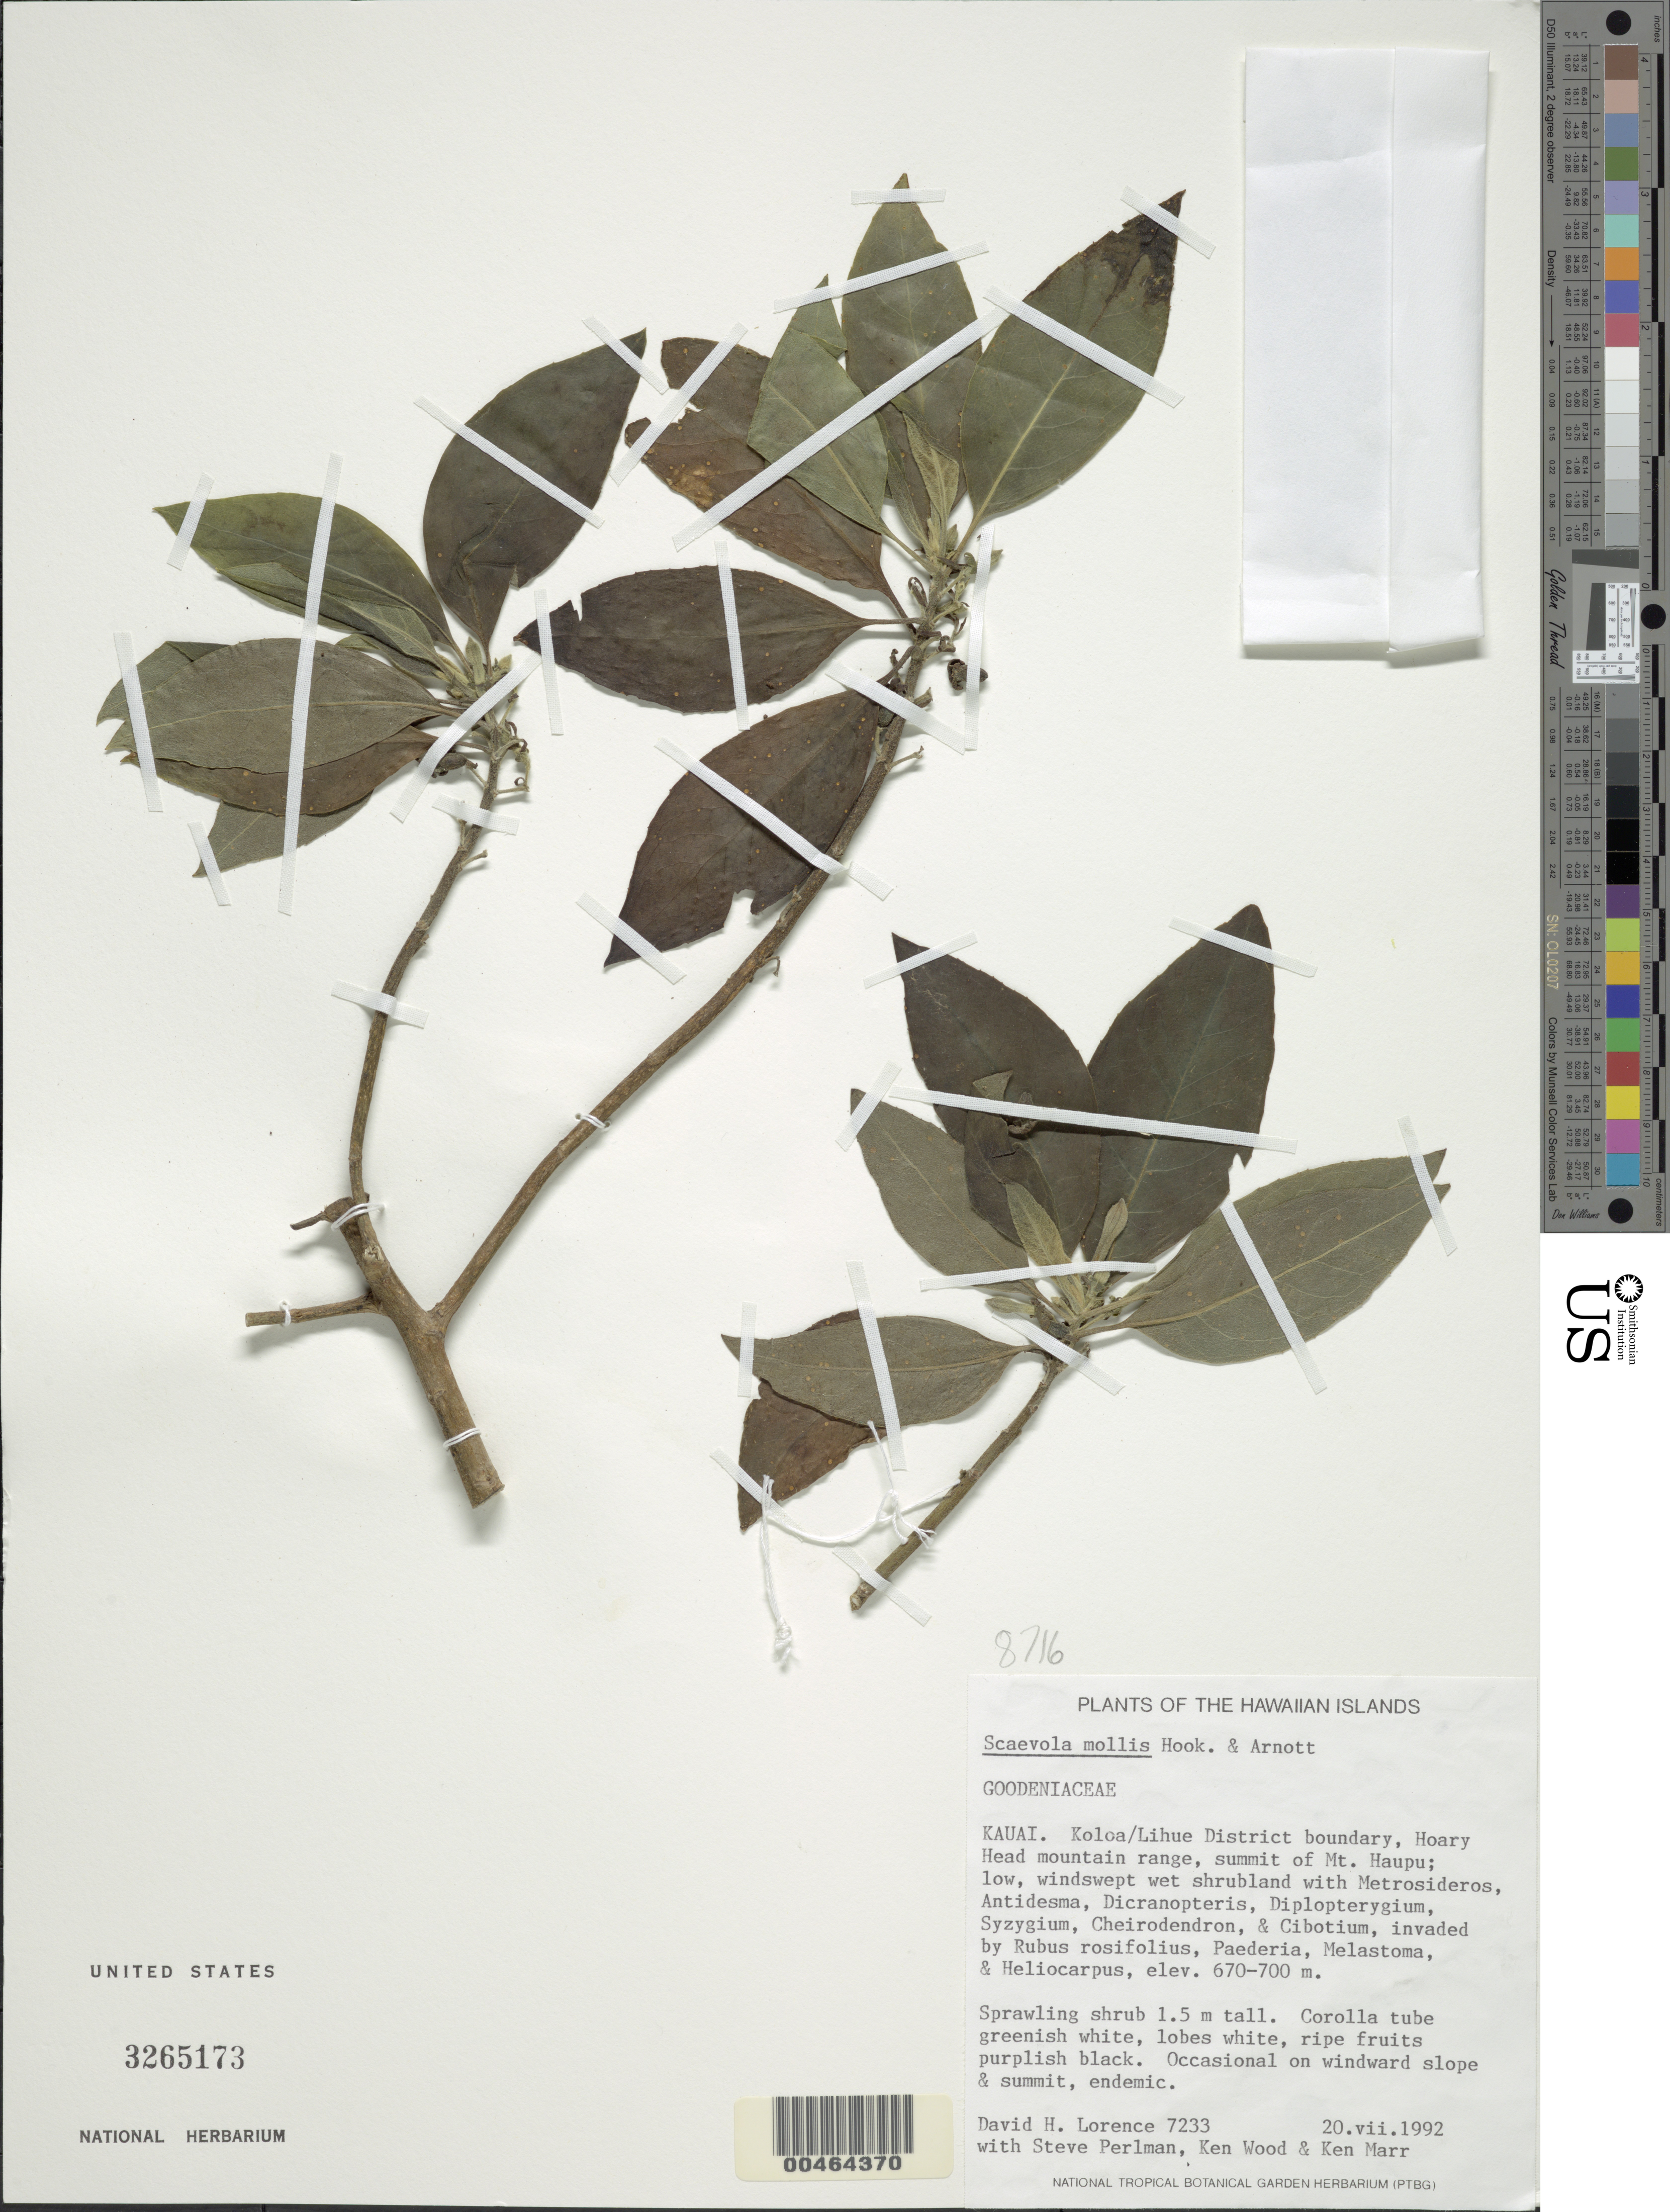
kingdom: Plantae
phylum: Tracheophyta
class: Magnoliopsida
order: Asterales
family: Goodeniaceae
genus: Scaevola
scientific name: Scaevola mollis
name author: Hook. & Arn.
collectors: D. Lorence, S. P. Perlman, K. Wood & K. Marr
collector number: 7233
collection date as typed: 20 Jul 1992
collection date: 1992-07-20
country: United States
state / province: Hawaii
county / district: Kauai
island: Kaua'i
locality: Koloa/Lihue District boundary, Hoary Head mountain range, summit of Mt. Haupu.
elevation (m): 670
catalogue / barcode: US 3265173